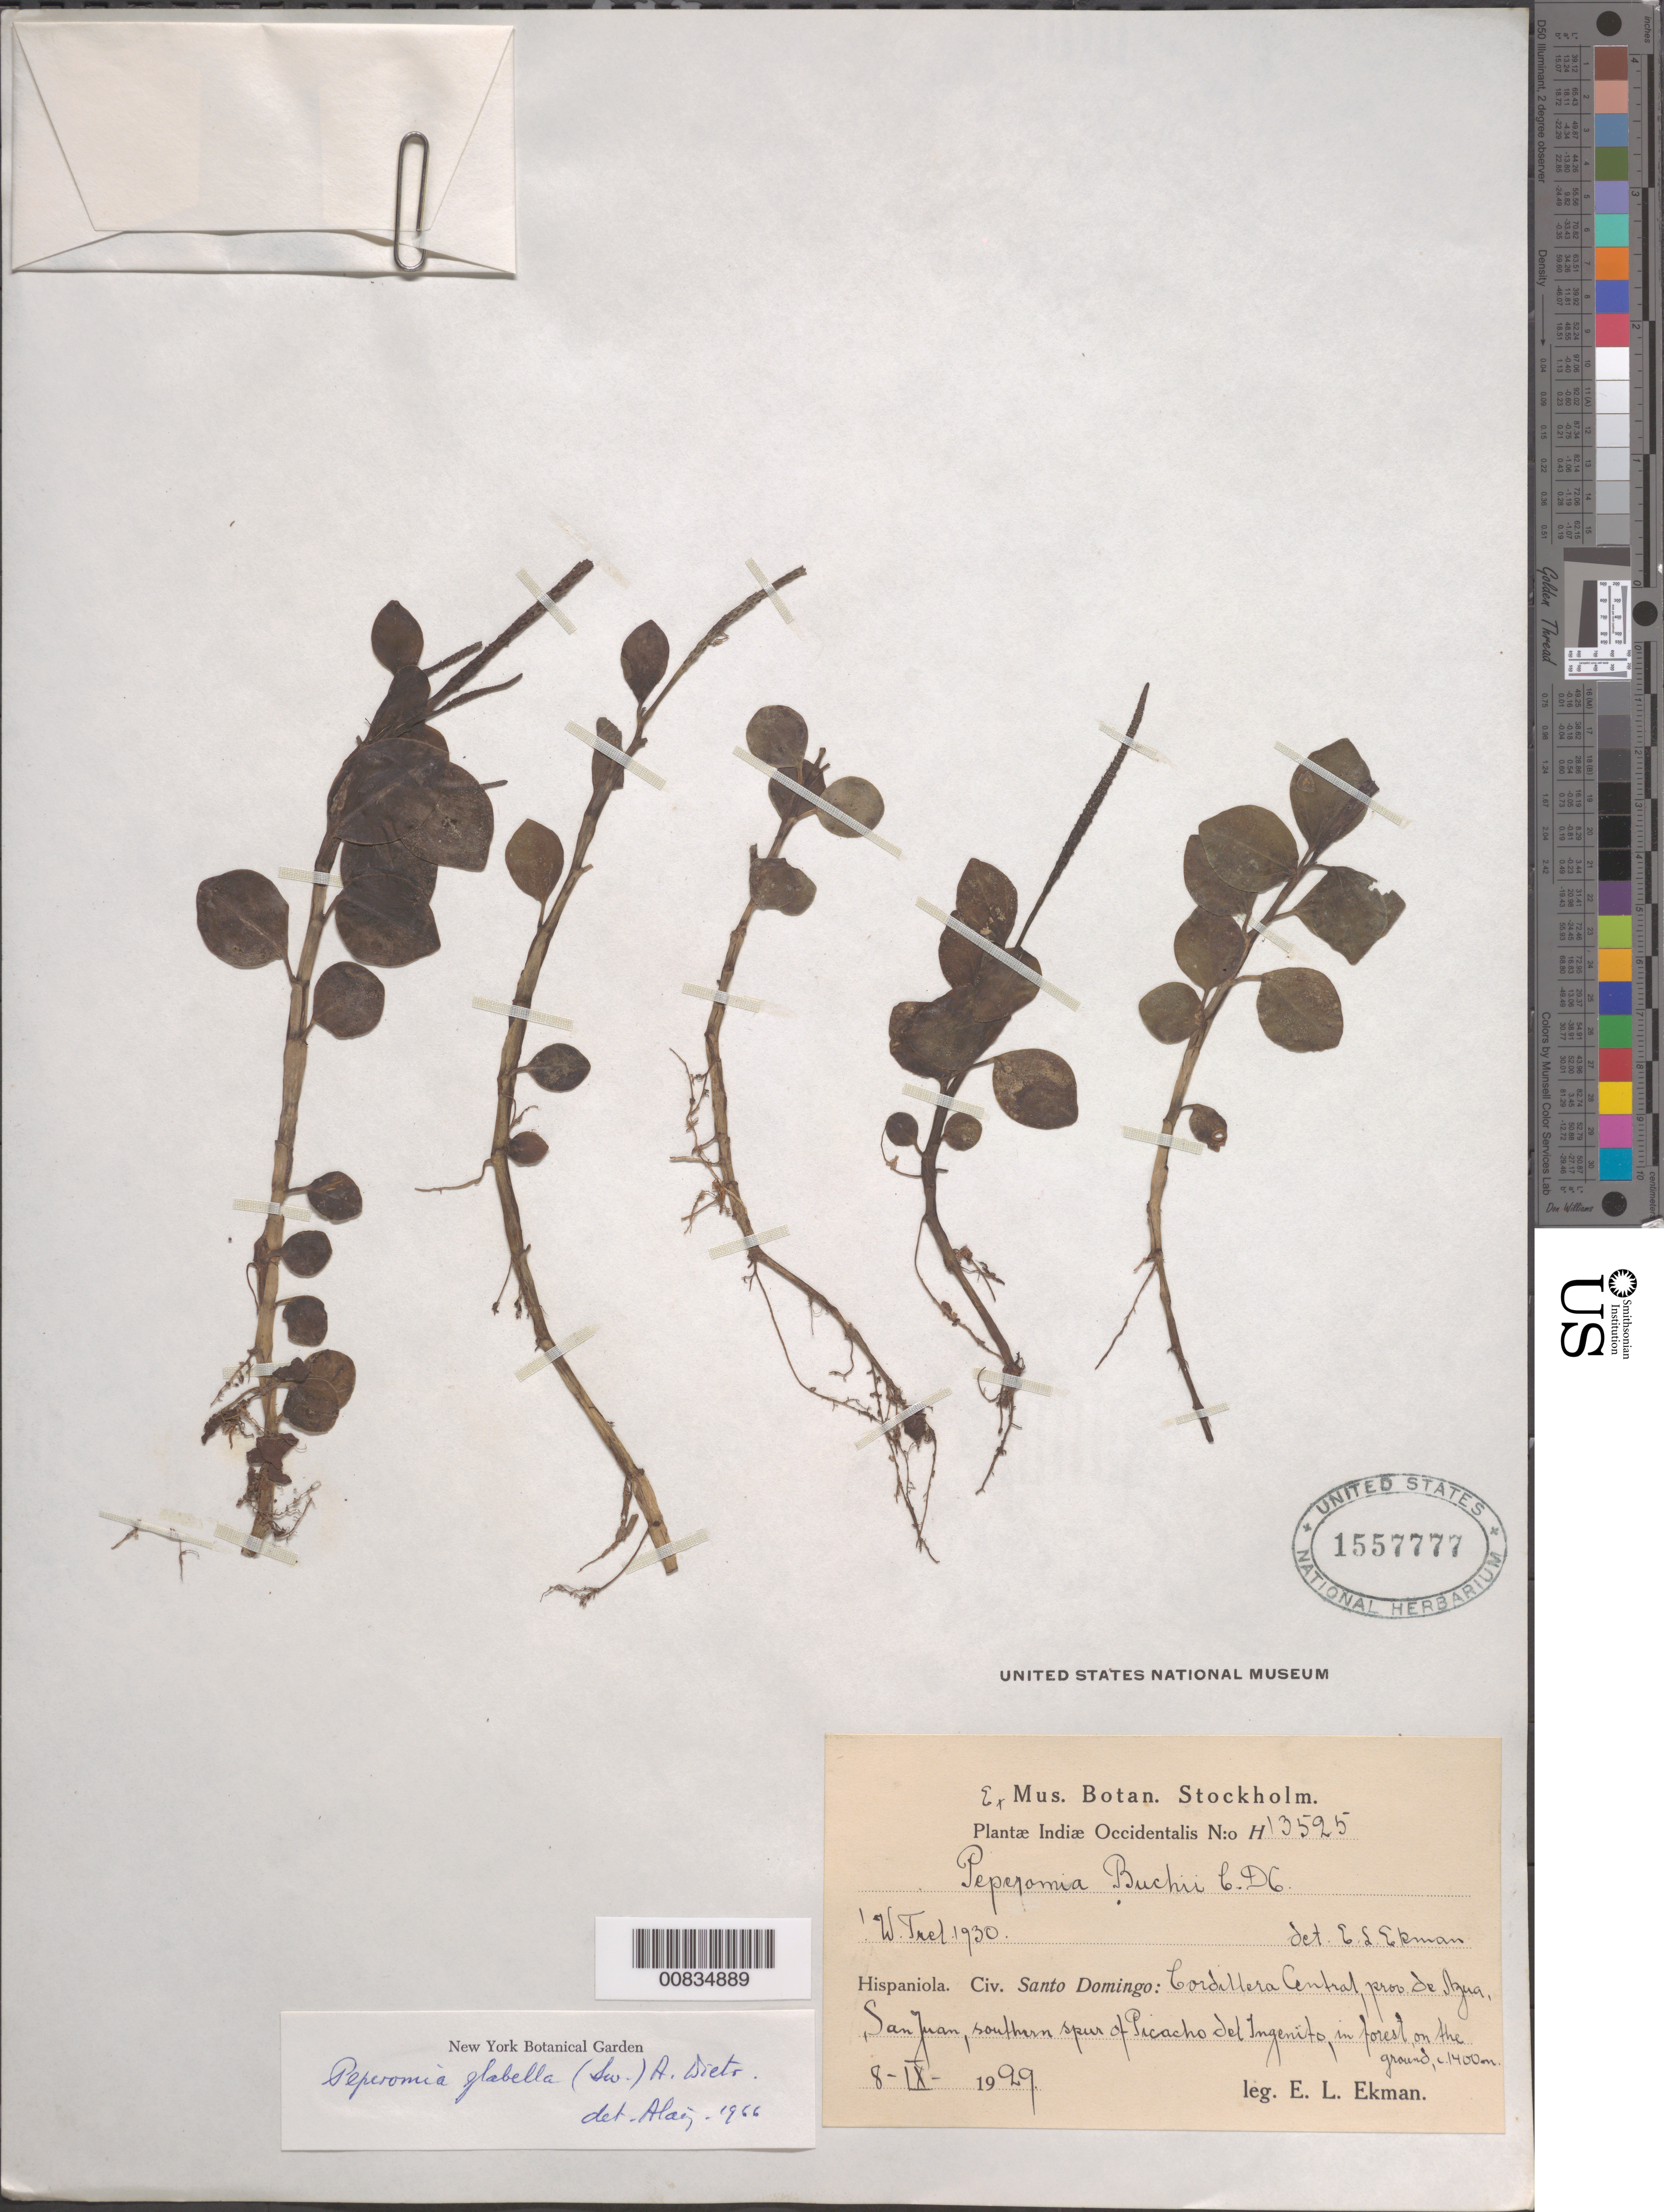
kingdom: Plantae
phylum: Tracheophyta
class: Magnoliopsida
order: Piperales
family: Piperaceae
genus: Peperomia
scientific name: Peperomia glabella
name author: (Sw.) A. Dietr.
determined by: Liogier, Alain H.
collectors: E. L. Ekman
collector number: H 13525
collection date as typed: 08 Sep 1929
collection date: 1929-09-08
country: Dominican Republic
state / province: Azua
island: Hispaniola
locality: Cordillera Central, San Juan, southern spur of Picacho del Ingenito.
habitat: In forest on the ground.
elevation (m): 1400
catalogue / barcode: US 1557777